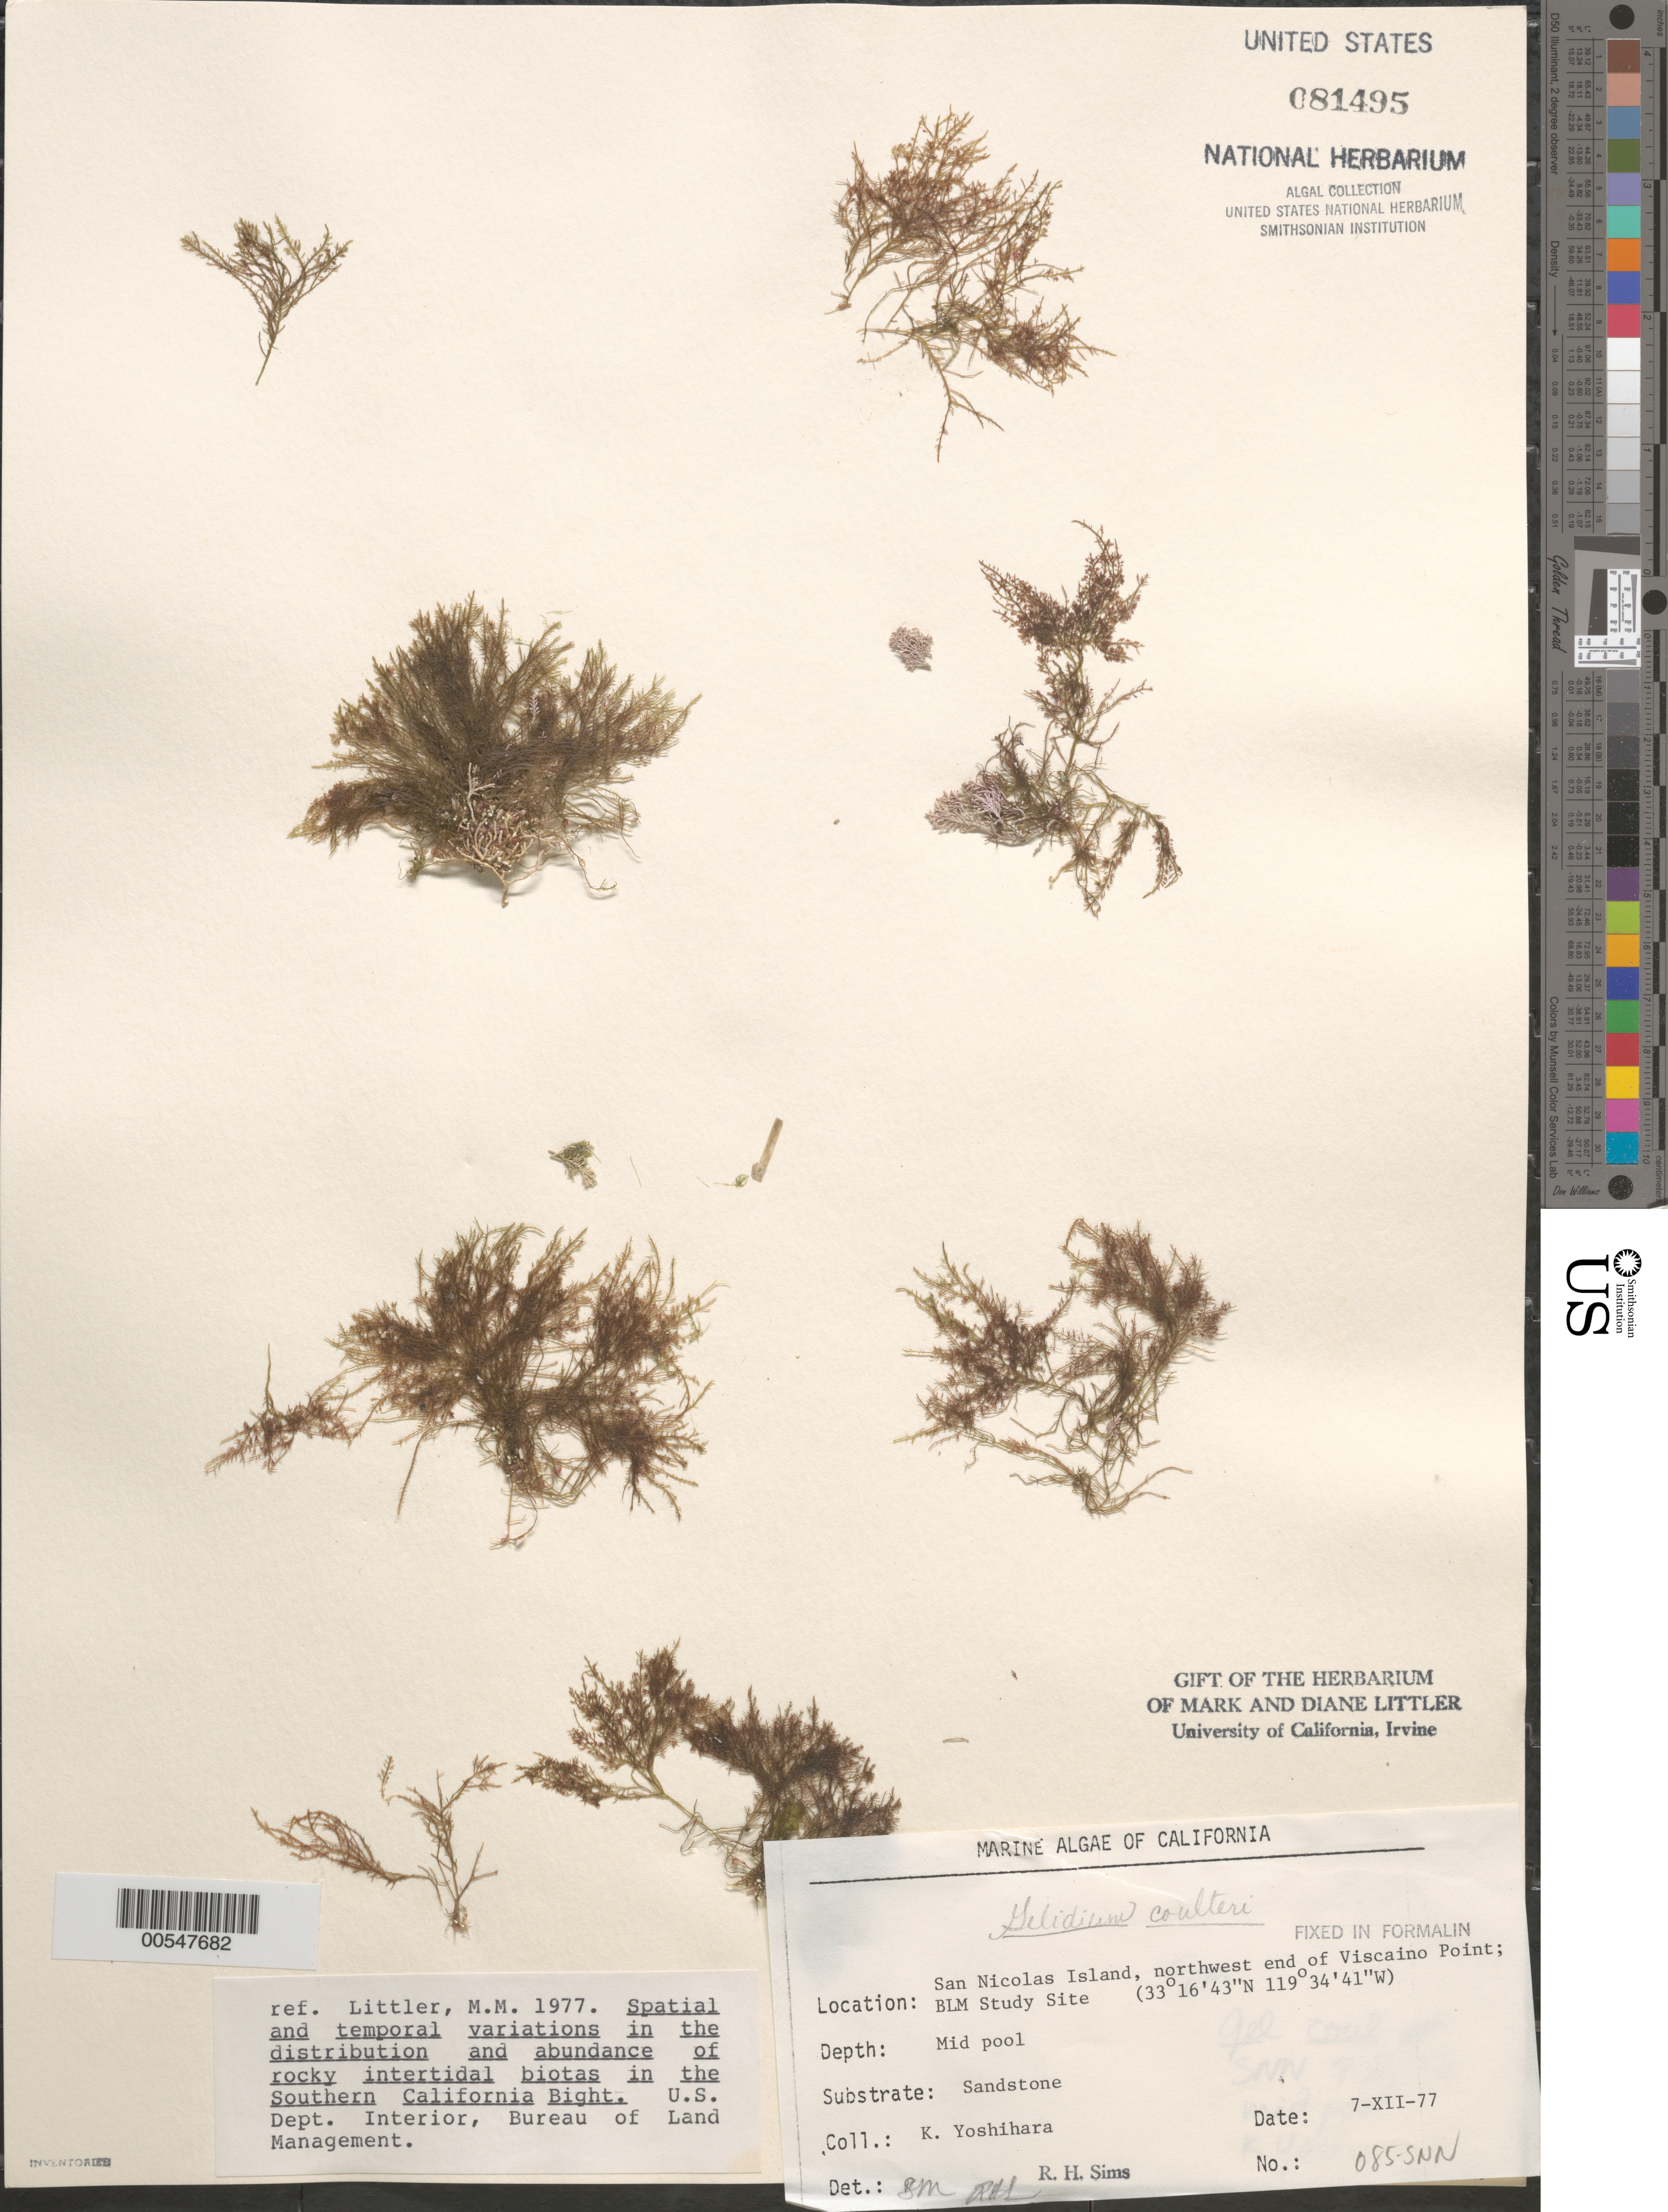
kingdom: Plantae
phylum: Rhodophyta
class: Florideophyceae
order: Gelidiales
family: Gelidiaceae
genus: Gelidium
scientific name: Gelidium coulteri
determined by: Sims, Robert H.; Murray, S. N.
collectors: K. Yoshihara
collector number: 085-snn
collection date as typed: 07 Dec 1977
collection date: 1977-12-07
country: United States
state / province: California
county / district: Ventura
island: San Nicolas Island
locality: Northwest end of Vizcaino Point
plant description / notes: BLM-SOCALBIGHT Rocky Intertidal Survey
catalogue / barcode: US 81495